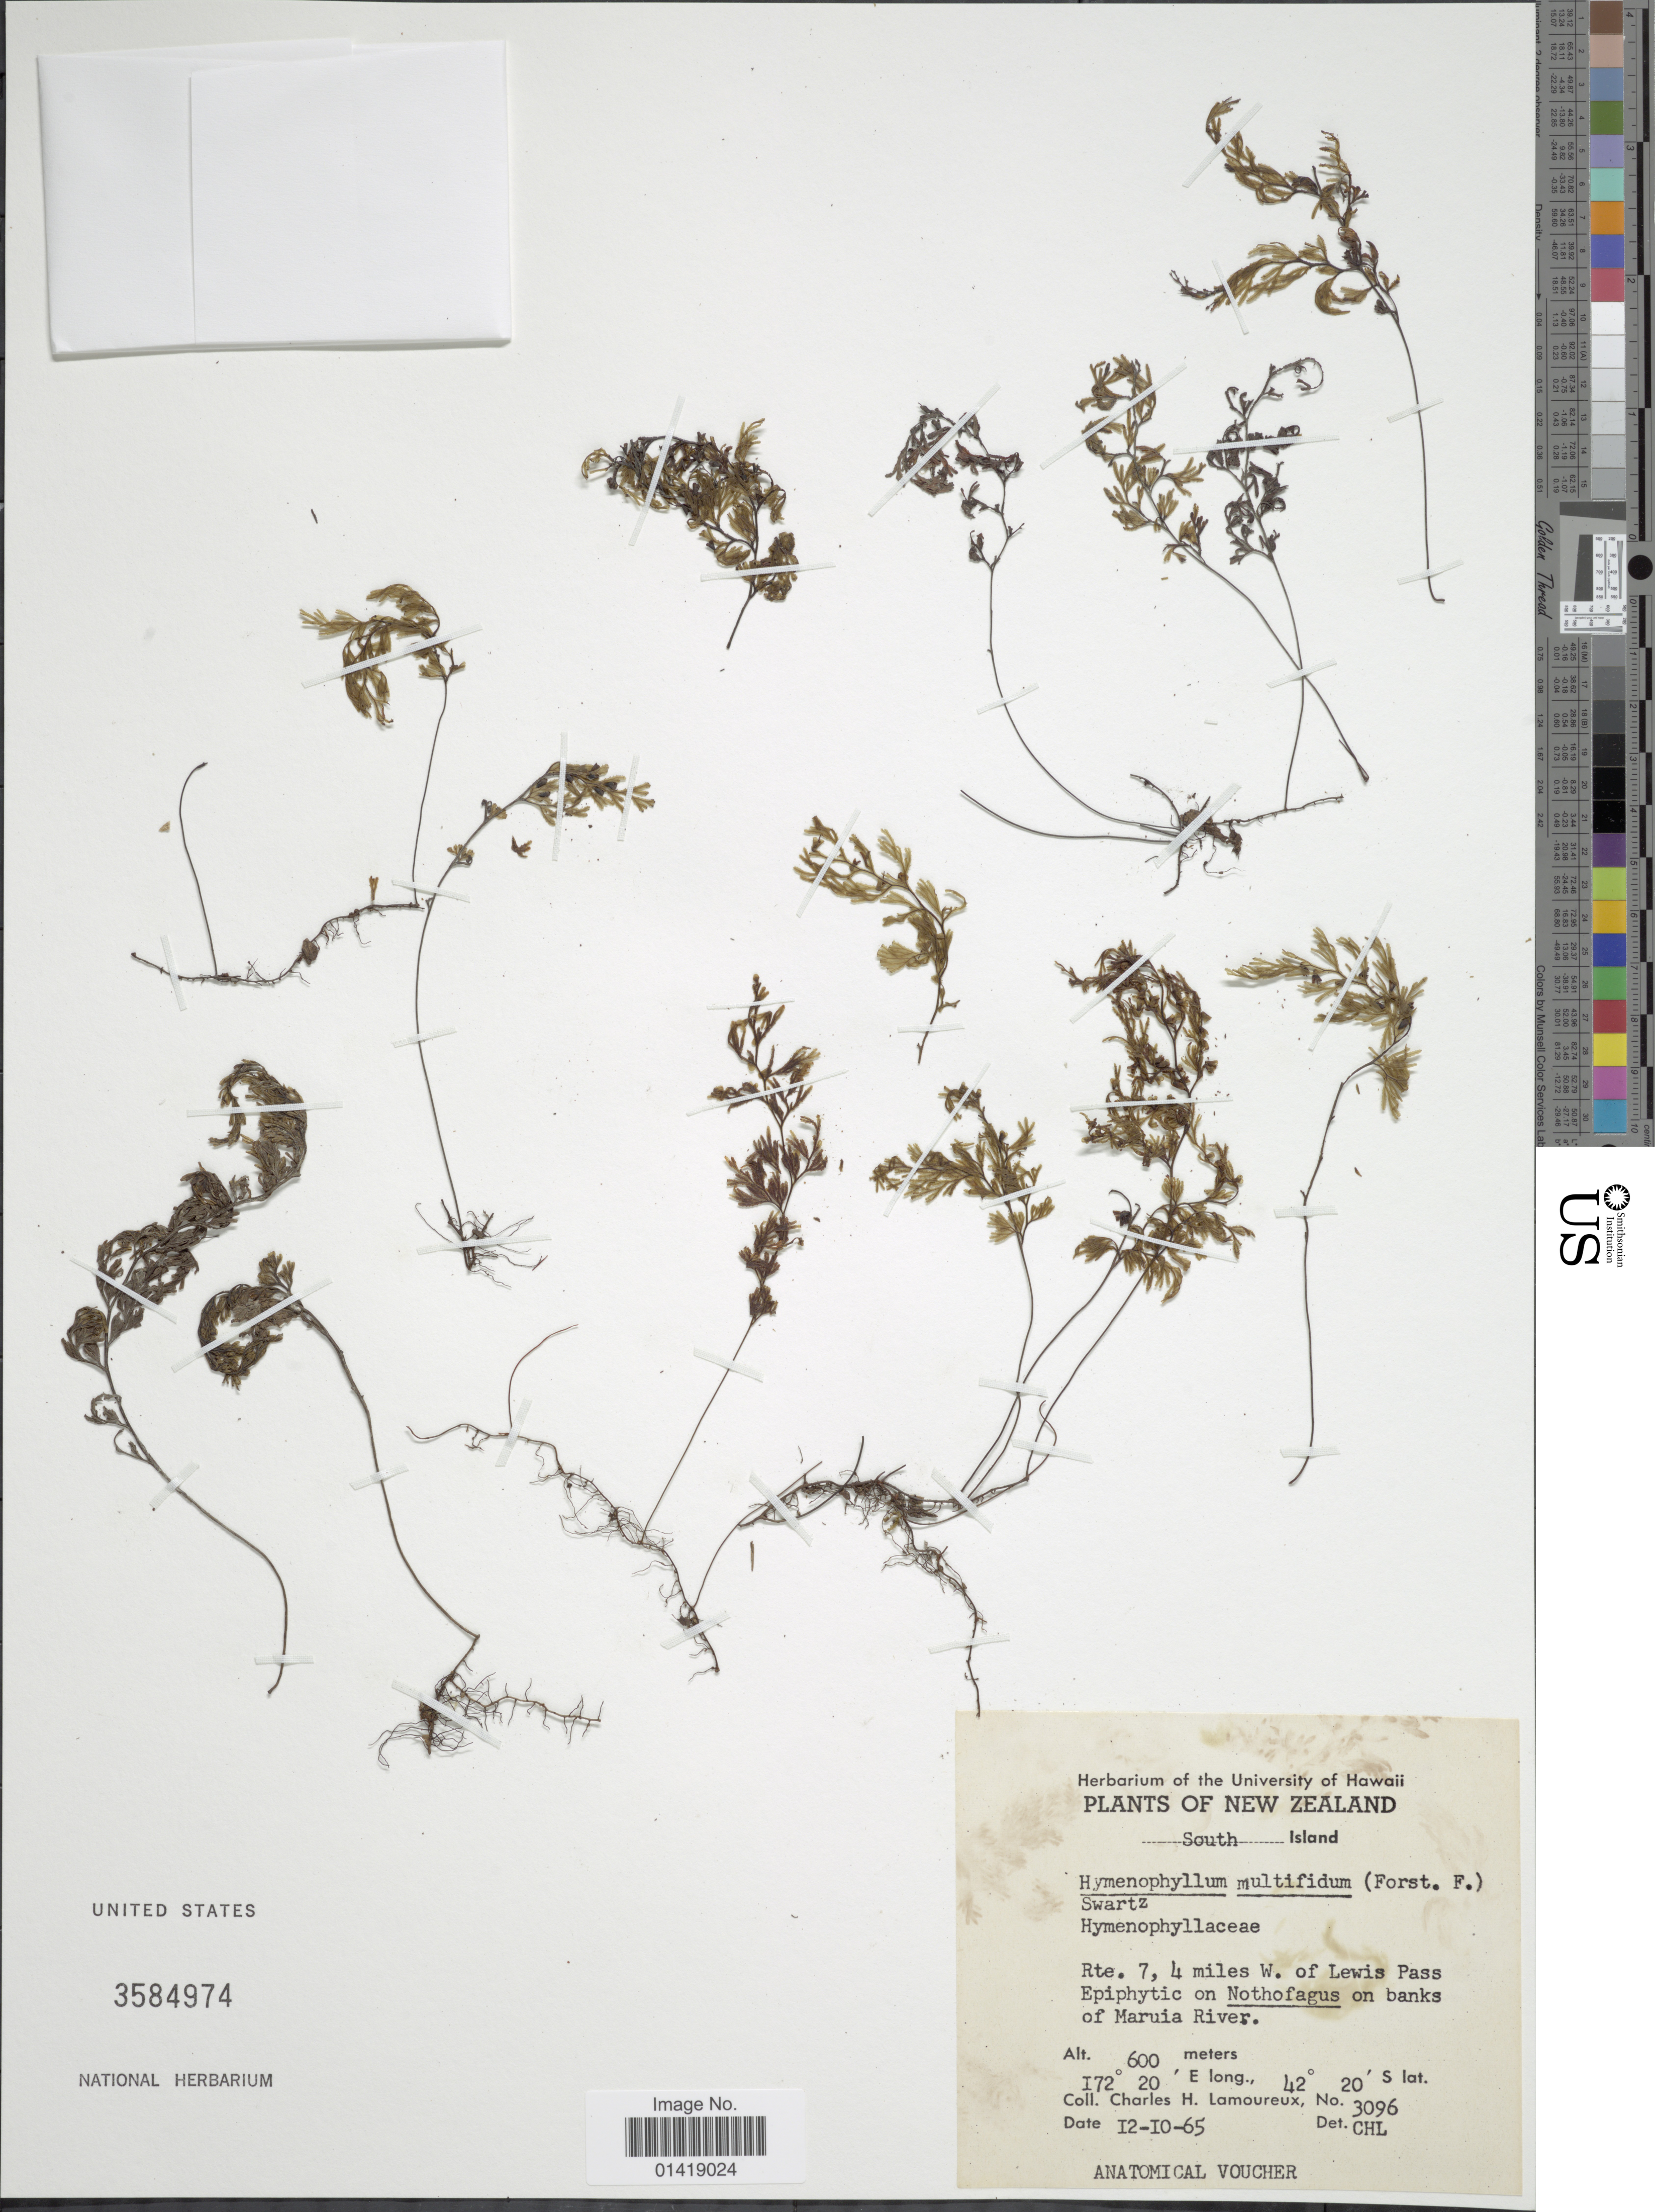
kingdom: Plantae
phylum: Tracheophyta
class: Polypodiopsida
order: Hymenophyllales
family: Hymenophyllaceae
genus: Hymenophyllum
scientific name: Hymenophyllum multifidum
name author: (G. Forst.) Sw.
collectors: C. H. Lamoureux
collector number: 3096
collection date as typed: Transcribed d/m/y: 12/10/65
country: New Zealand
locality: South Island rte 7,4 miles W of Lewis Pass on bamnks of Maruia river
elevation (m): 600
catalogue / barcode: US 3584974